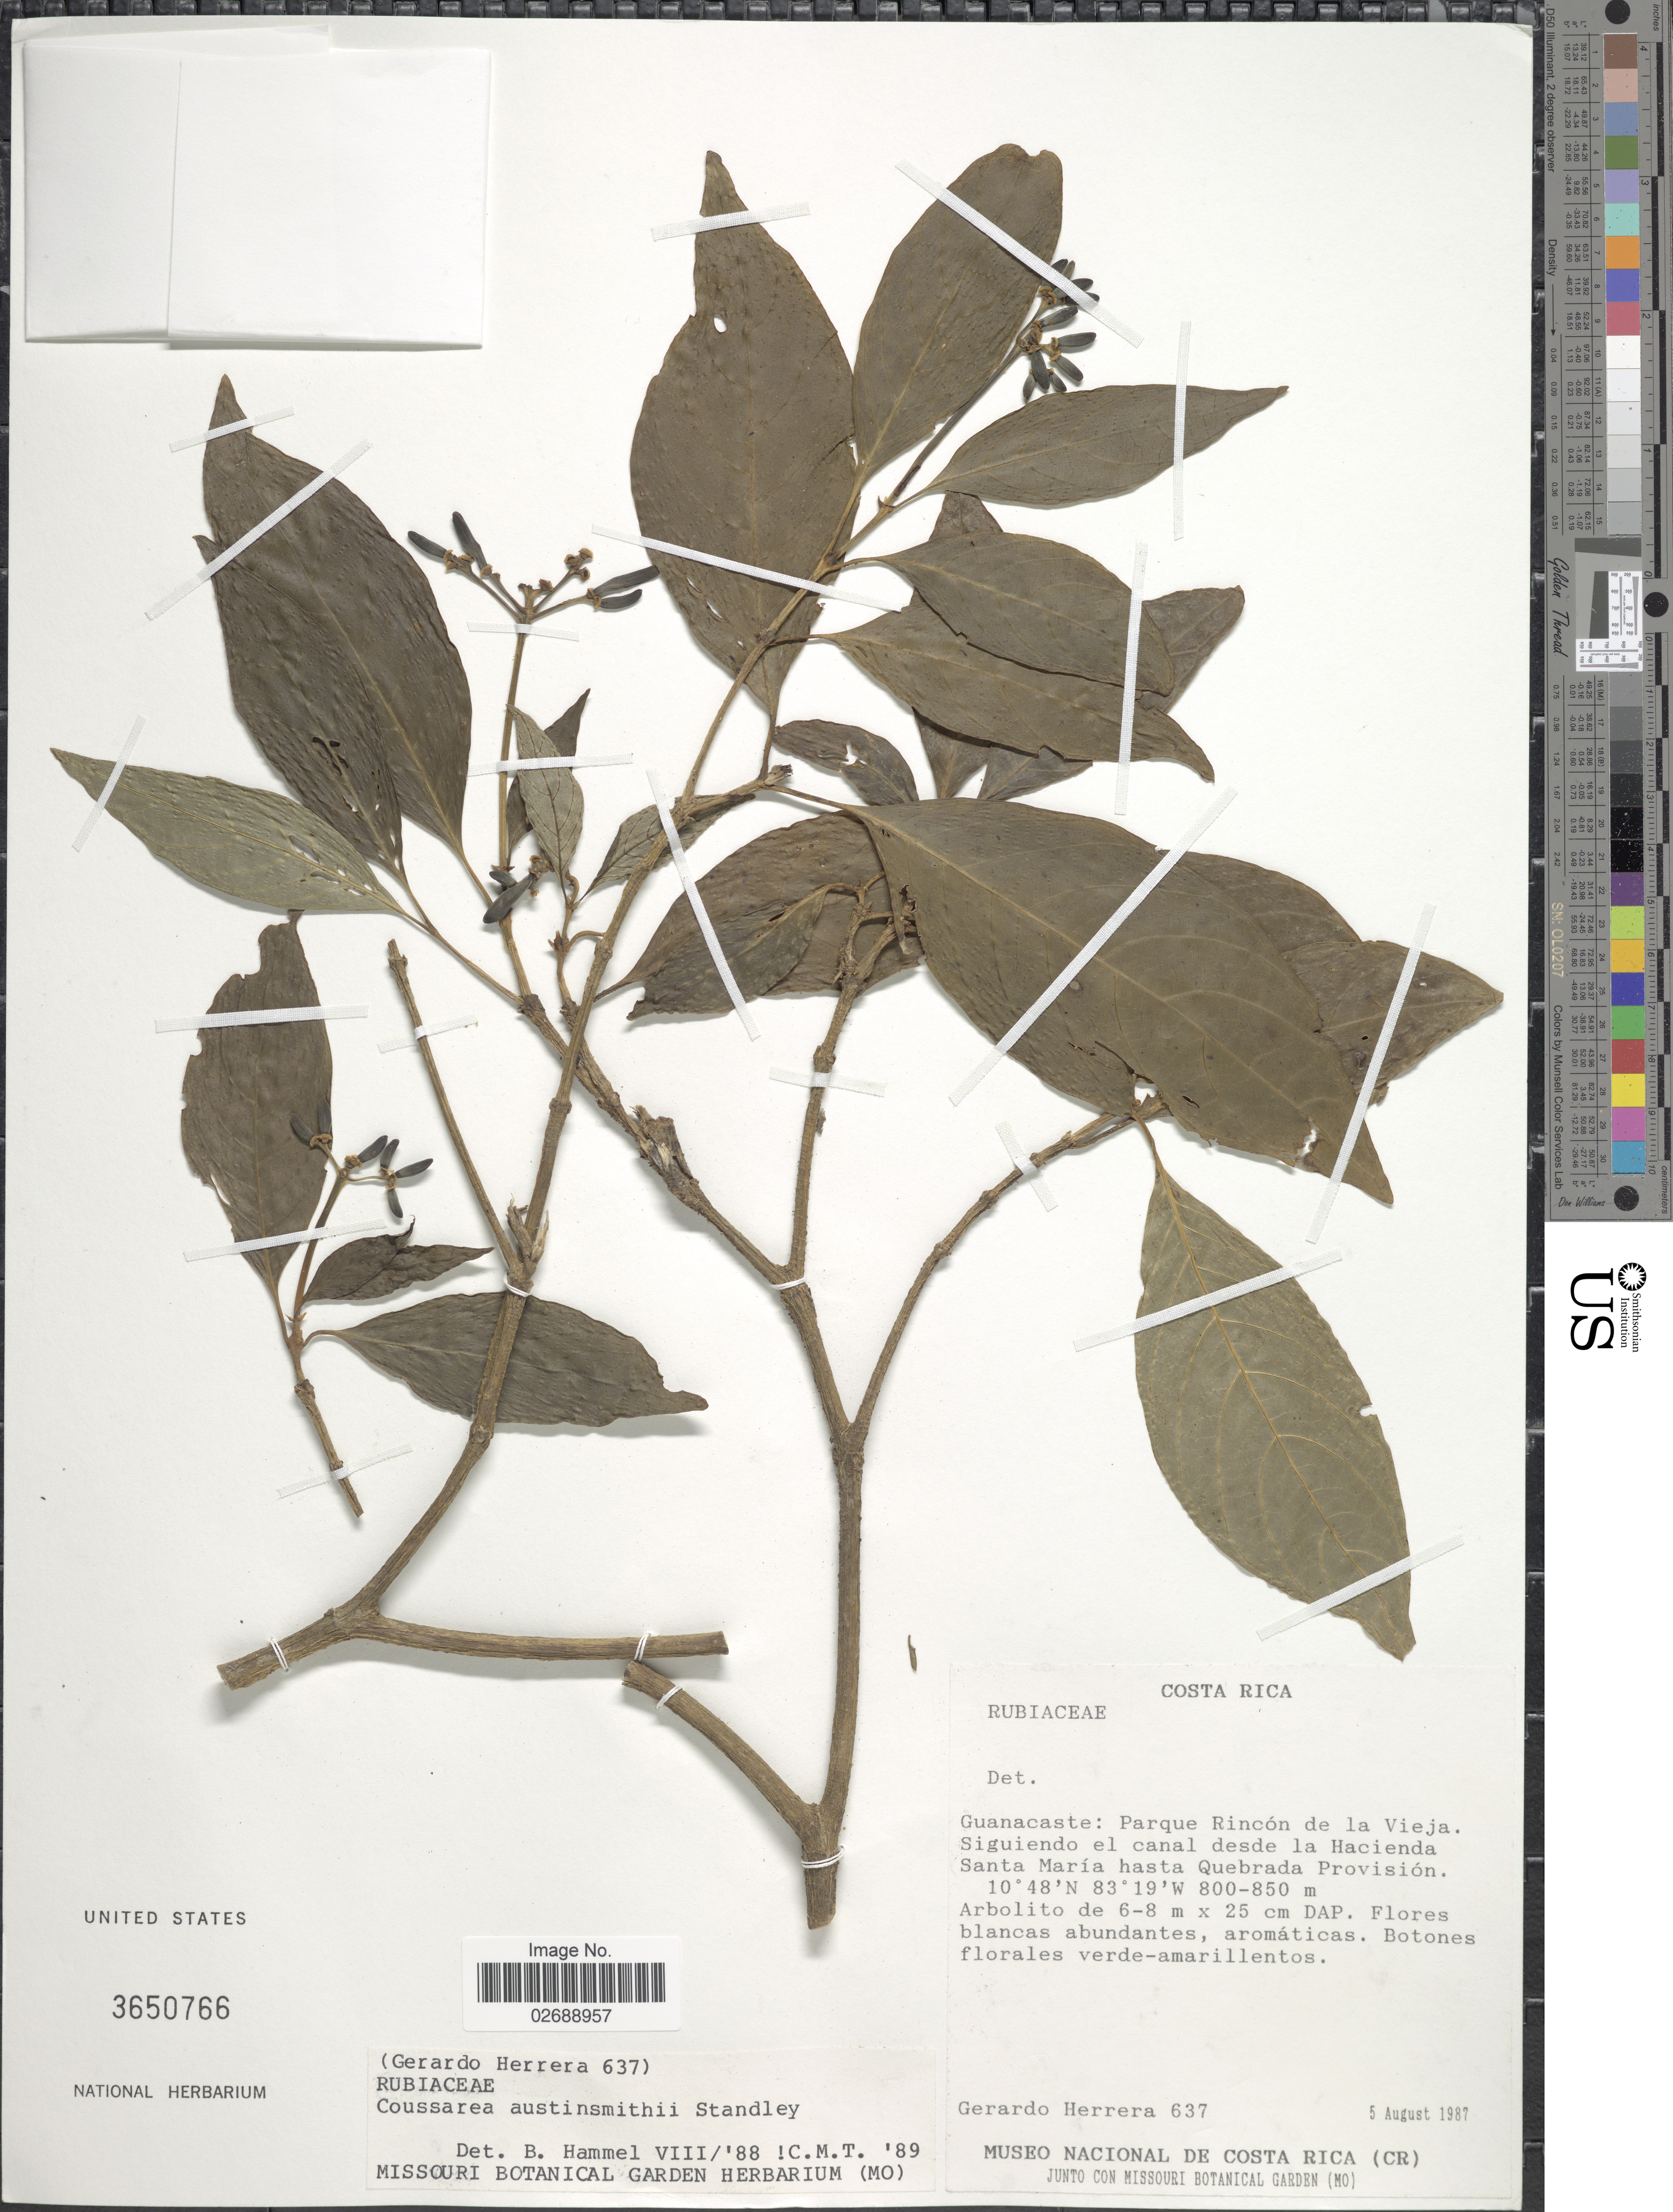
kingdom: Plantae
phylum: Tracheophyta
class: Magnoliopsida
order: Gentianales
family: Rubiaceae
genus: Coussarea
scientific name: Coussarea austin-smithii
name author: Standl.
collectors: G. Herrera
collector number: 637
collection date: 1987-08-05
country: Costa Rica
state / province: Guanacaste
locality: Parque Rincon de la Vieja. Siguiendo el canal desde la Hacienda Santa Maria hasta Quebrada Provision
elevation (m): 800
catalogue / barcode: US 3650766